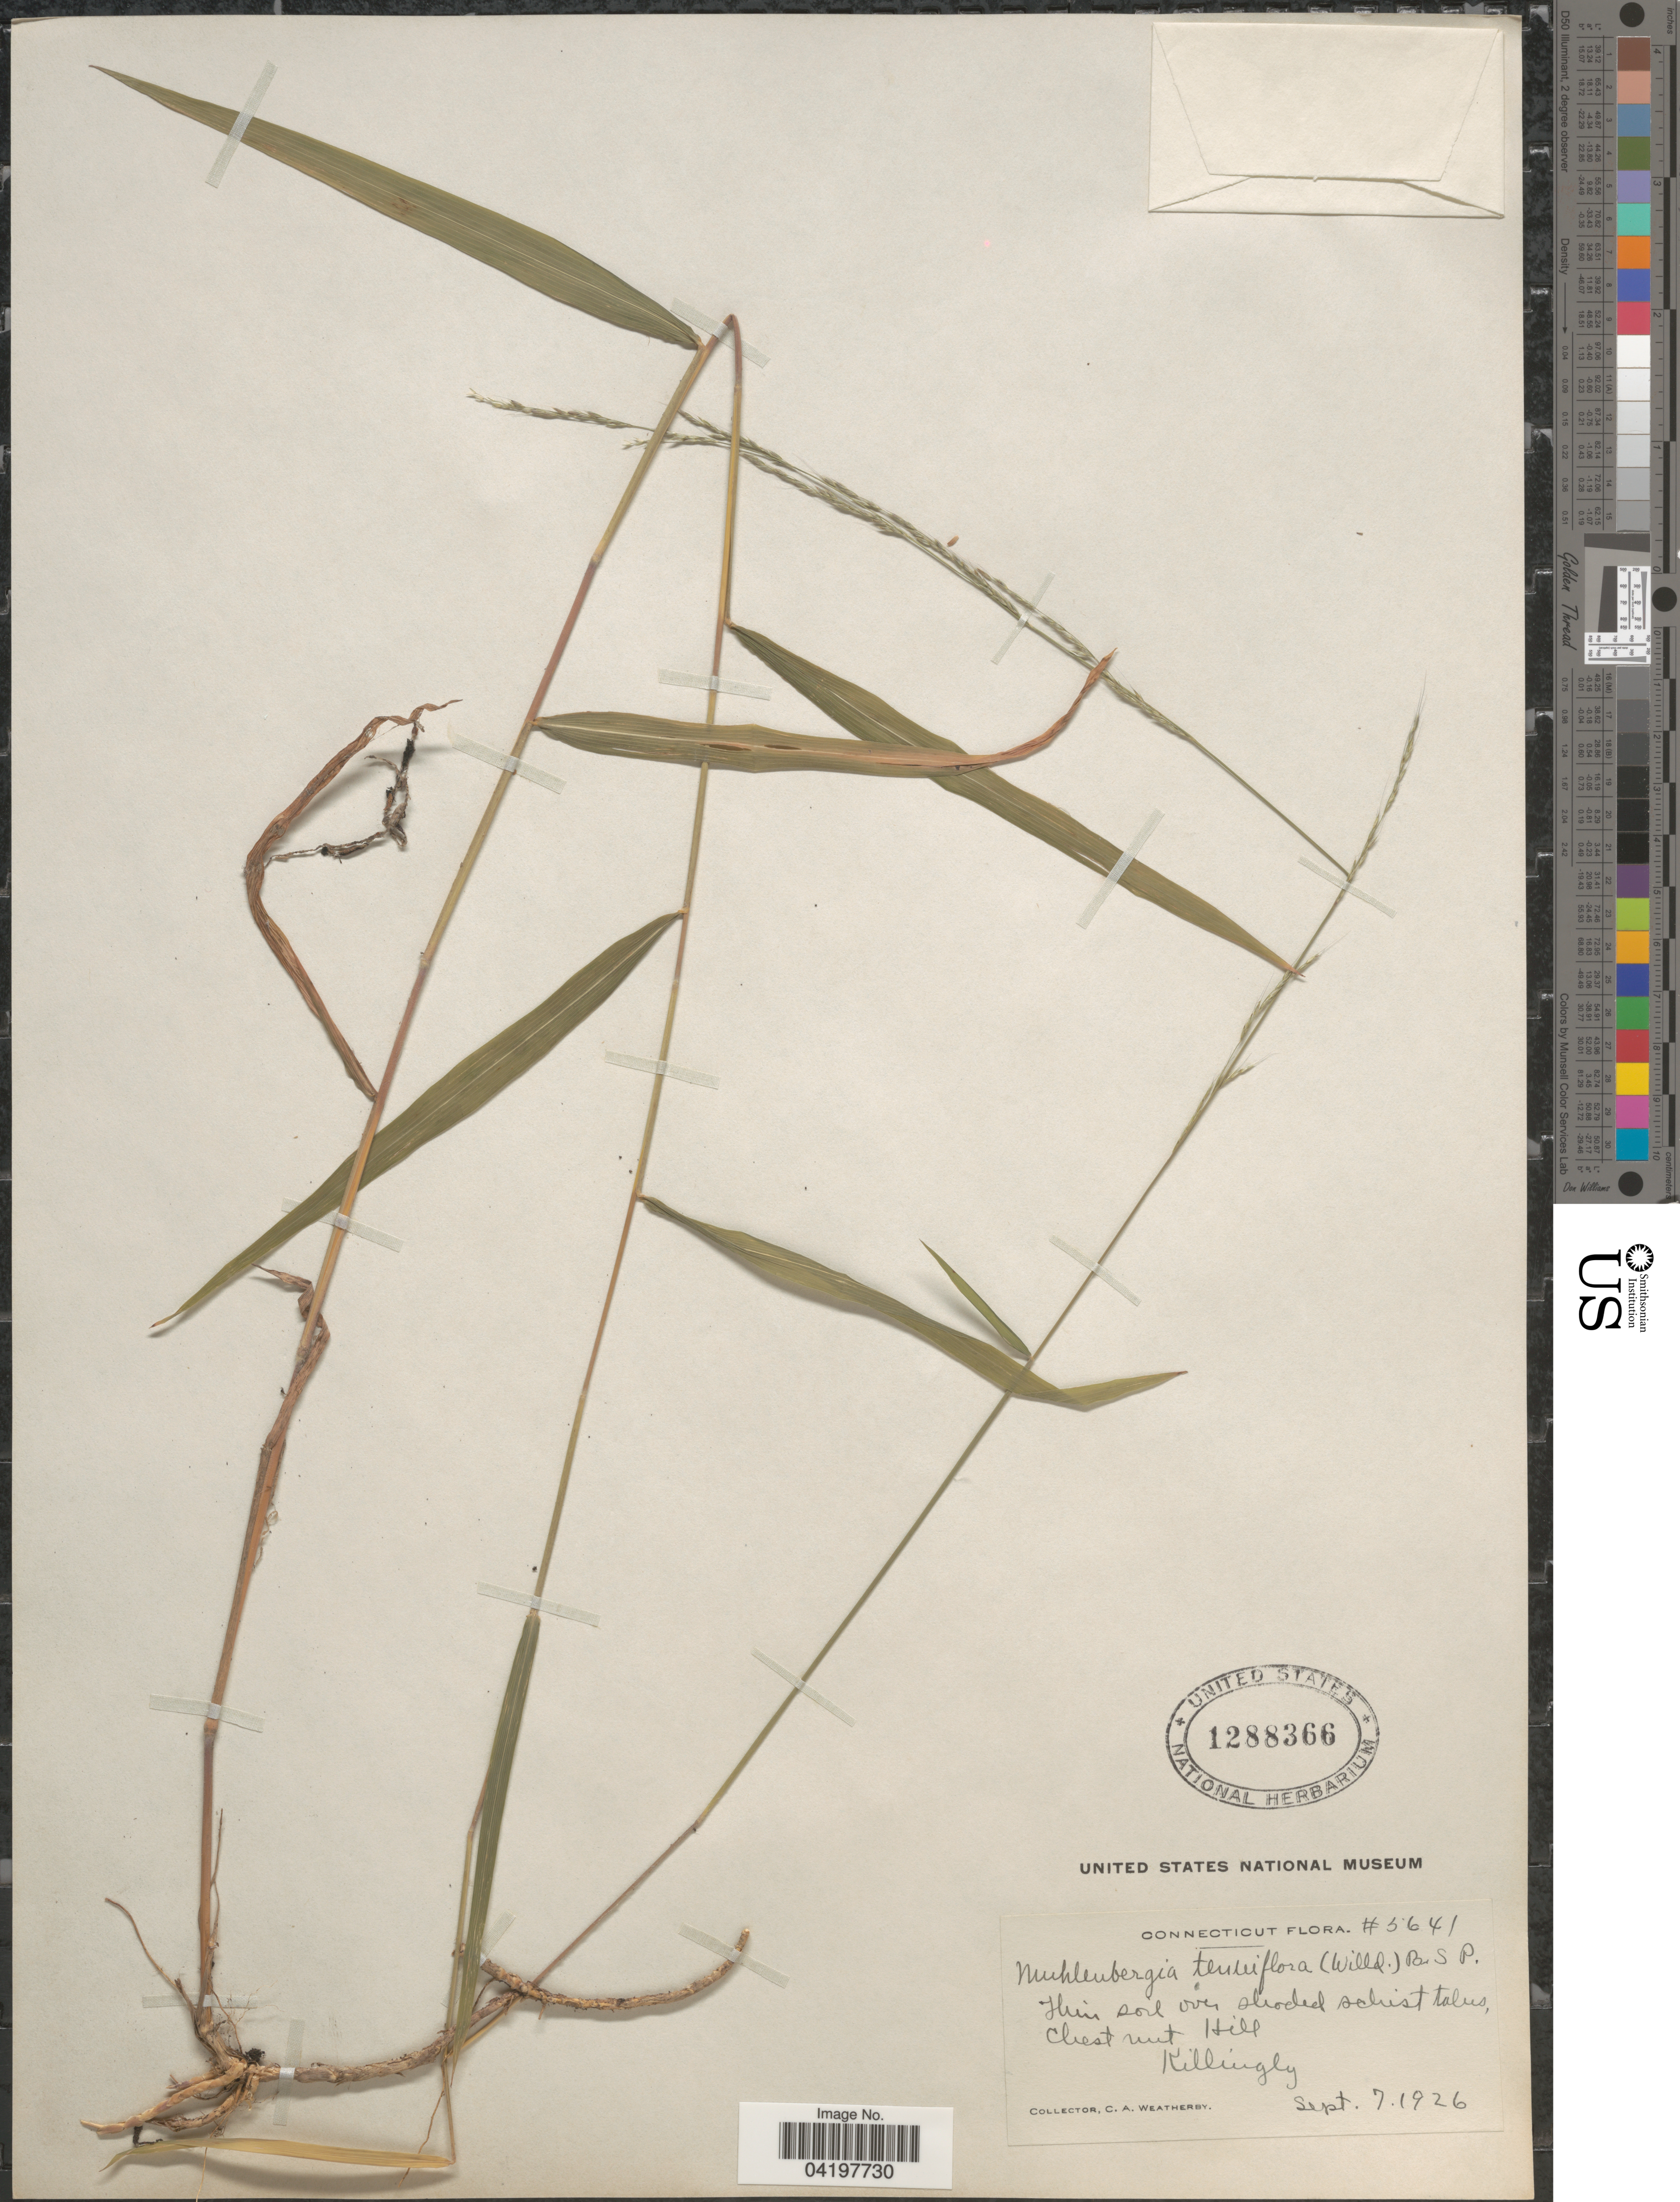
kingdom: Plantae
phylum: Tracheophyta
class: Liliopsida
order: Poales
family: Poaceae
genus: Muhlenbergia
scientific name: Muhlenbergia tenuiflora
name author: (Willd.) Britton, Stearns & Poggenb.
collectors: C. A. Weatherby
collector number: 5641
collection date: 1926-09-07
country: United States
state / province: Connecticut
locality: Chestnut Hill Killingly.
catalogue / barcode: US 1288366